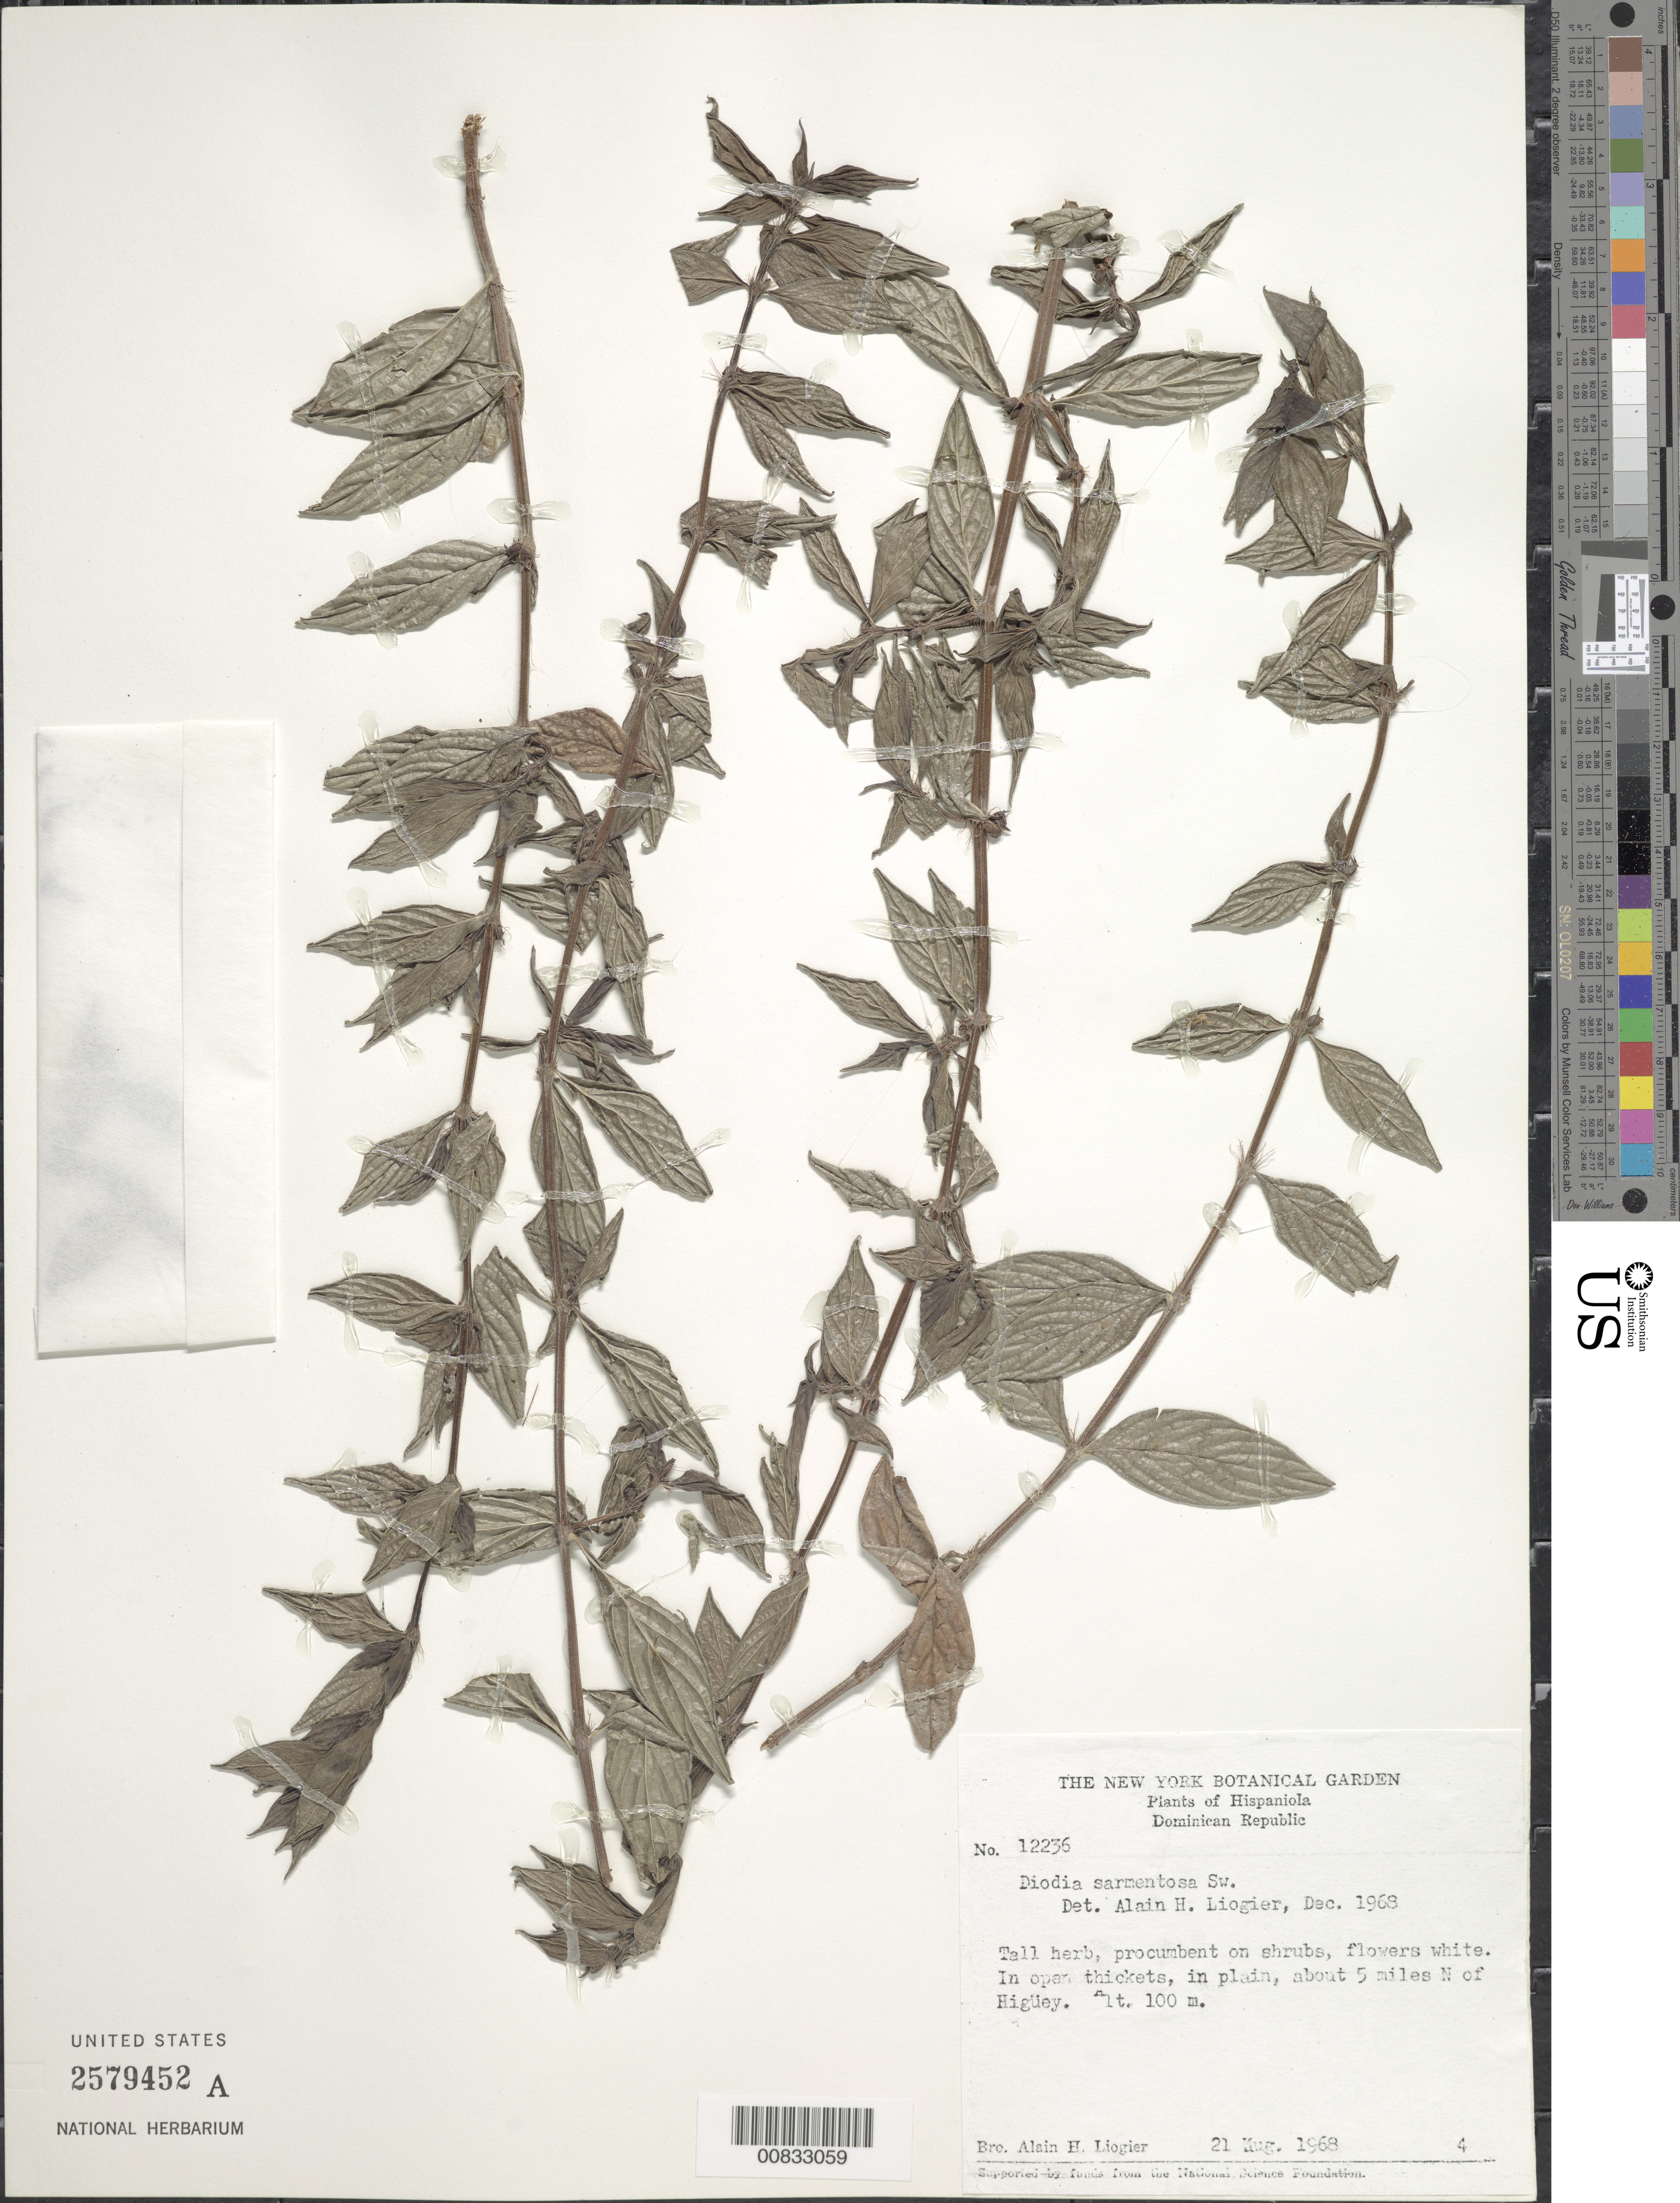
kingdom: Plantae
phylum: Tracheophyta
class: Magnoliopsida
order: Gentianales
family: Rubiaceae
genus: Diodia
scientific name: Diodia sarmentosa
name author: Sw.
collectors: A. H. Liogier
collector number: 12236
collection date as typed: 21 Aug 1968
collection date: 1968-08-21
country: Dominican Republic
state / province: El Seibo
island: Hispaniola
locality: About 5 miles N of Higüey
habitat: On shrubs in open thickets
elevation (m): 100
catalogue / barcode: US 2579452